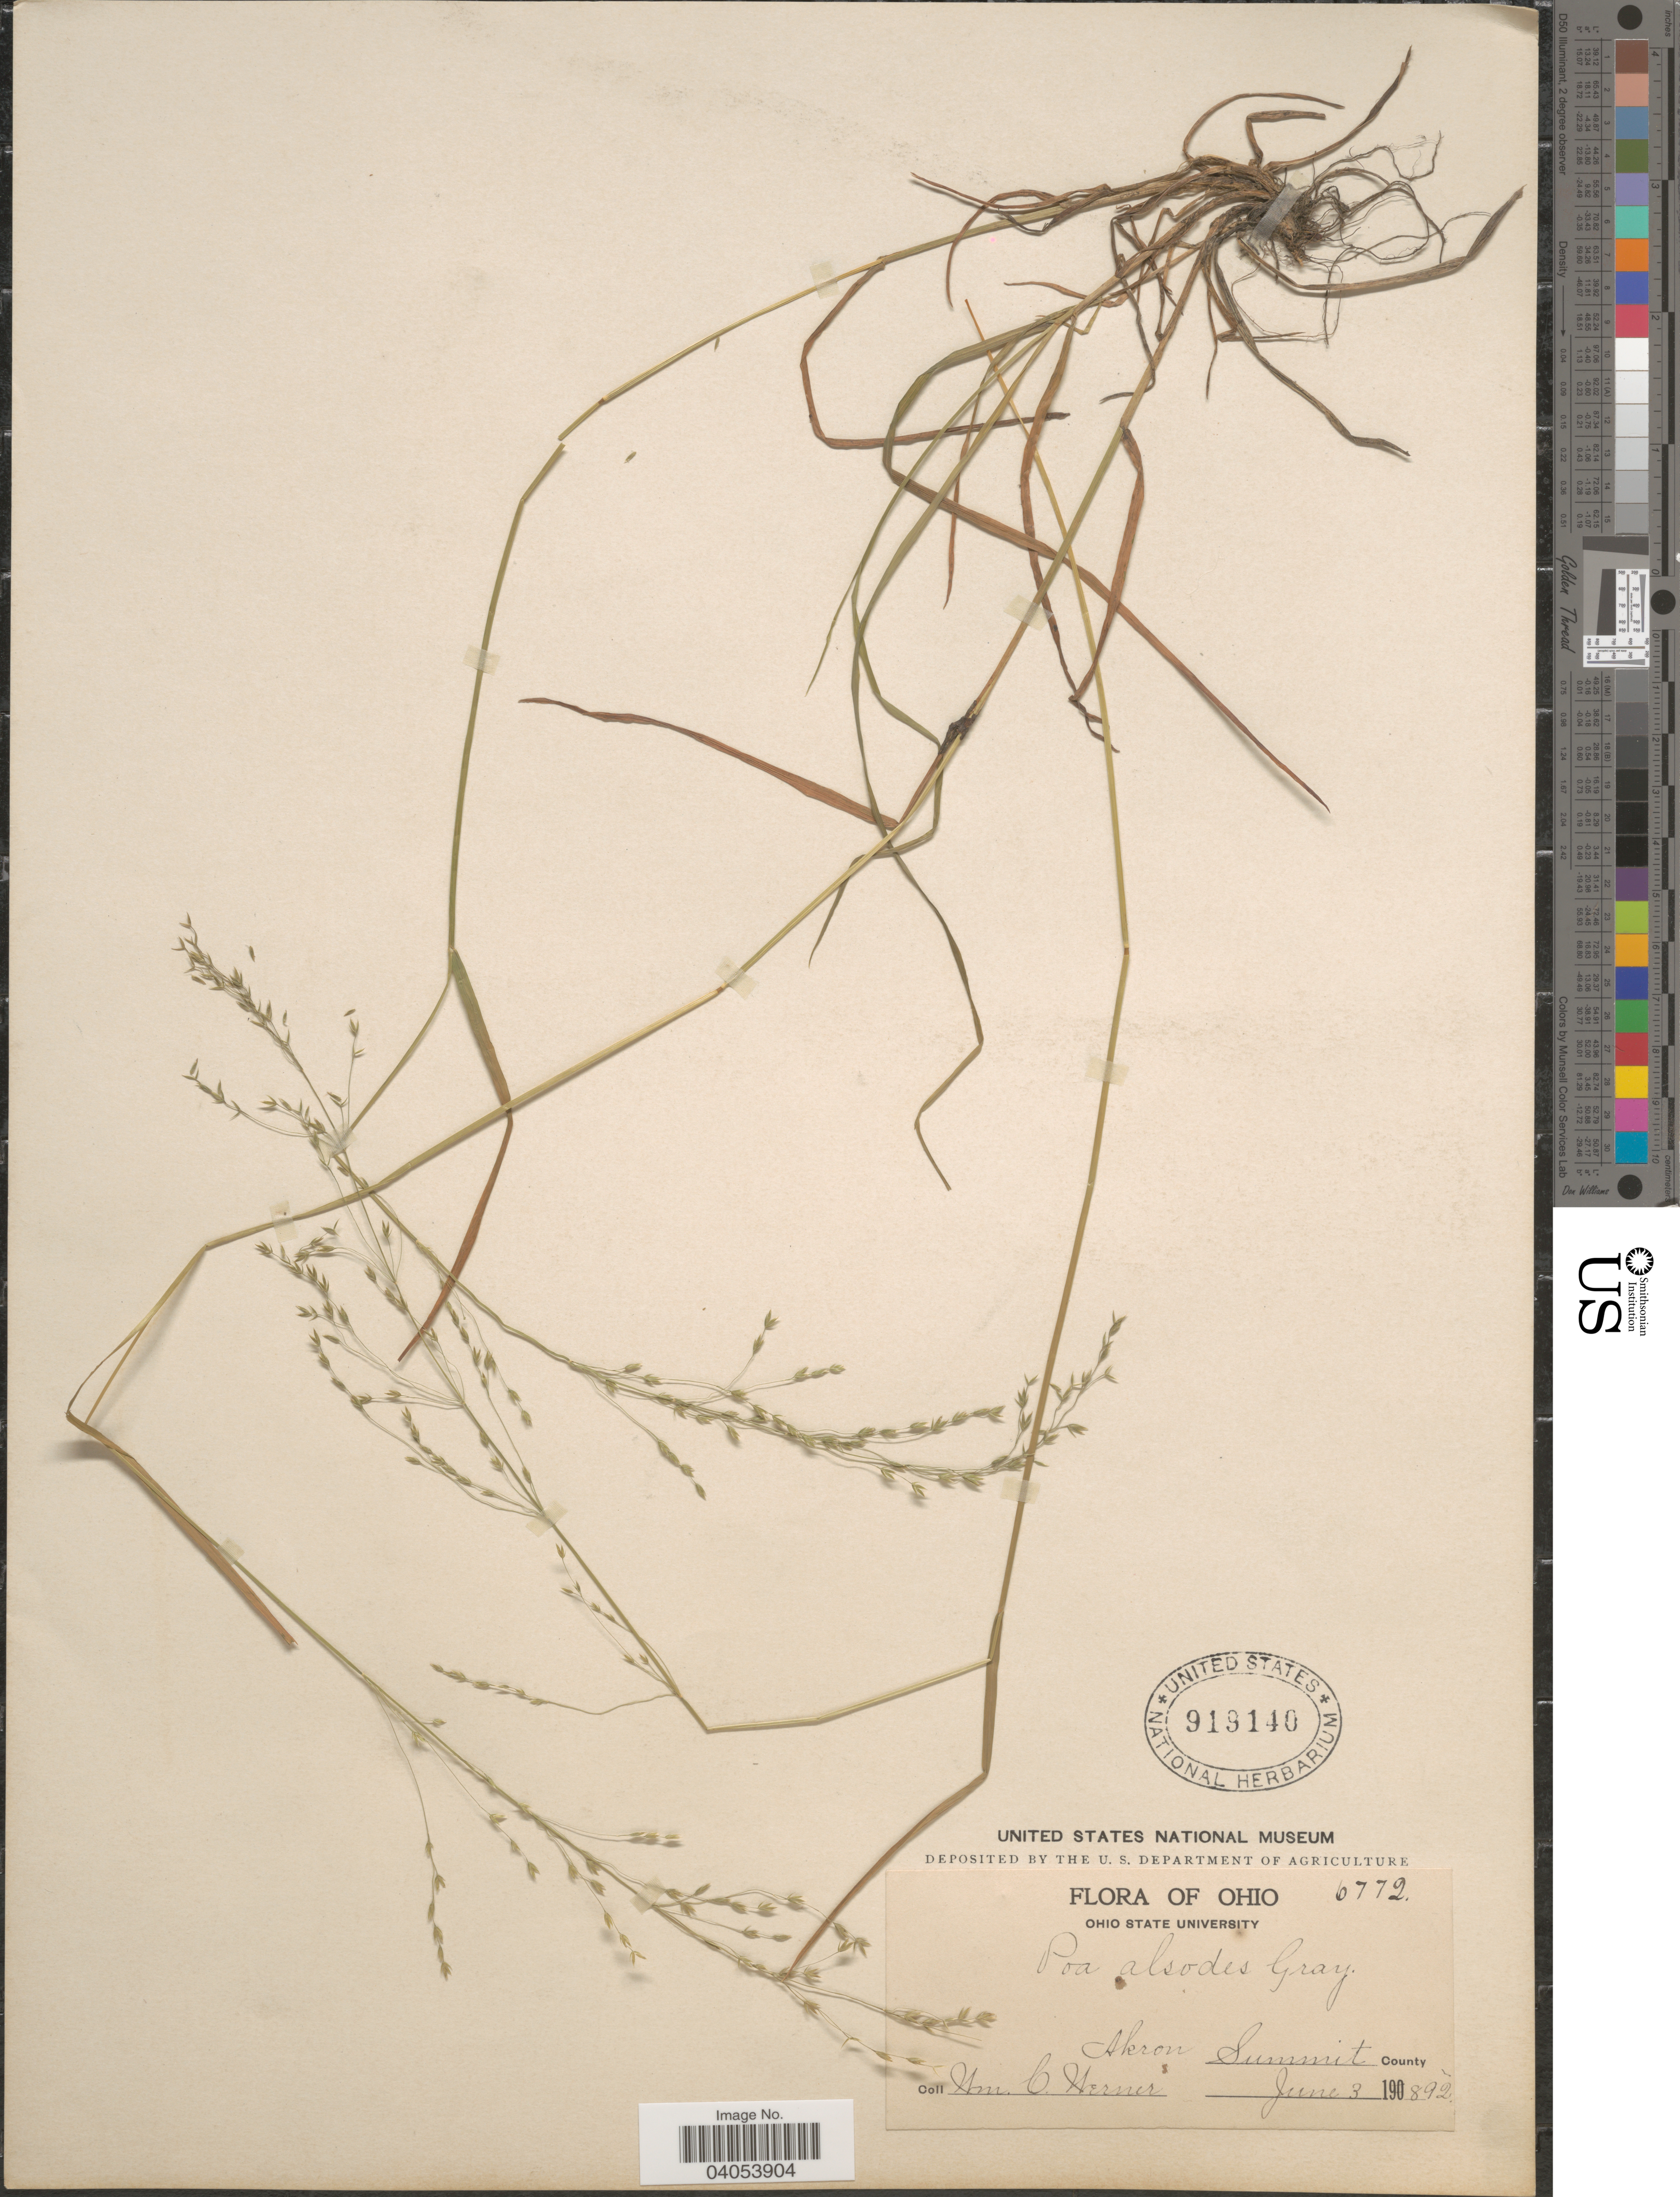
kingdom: Plantae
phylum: Tracheophyta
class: Liliopsida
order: Poales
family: Poaceae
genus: Poa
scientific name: Poa alsodes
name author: A. Gray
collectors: W. Werner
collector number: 6772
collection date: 1892-06-03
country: United States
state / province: Ohio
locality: Akron. Summit County.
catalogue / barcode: US 919140